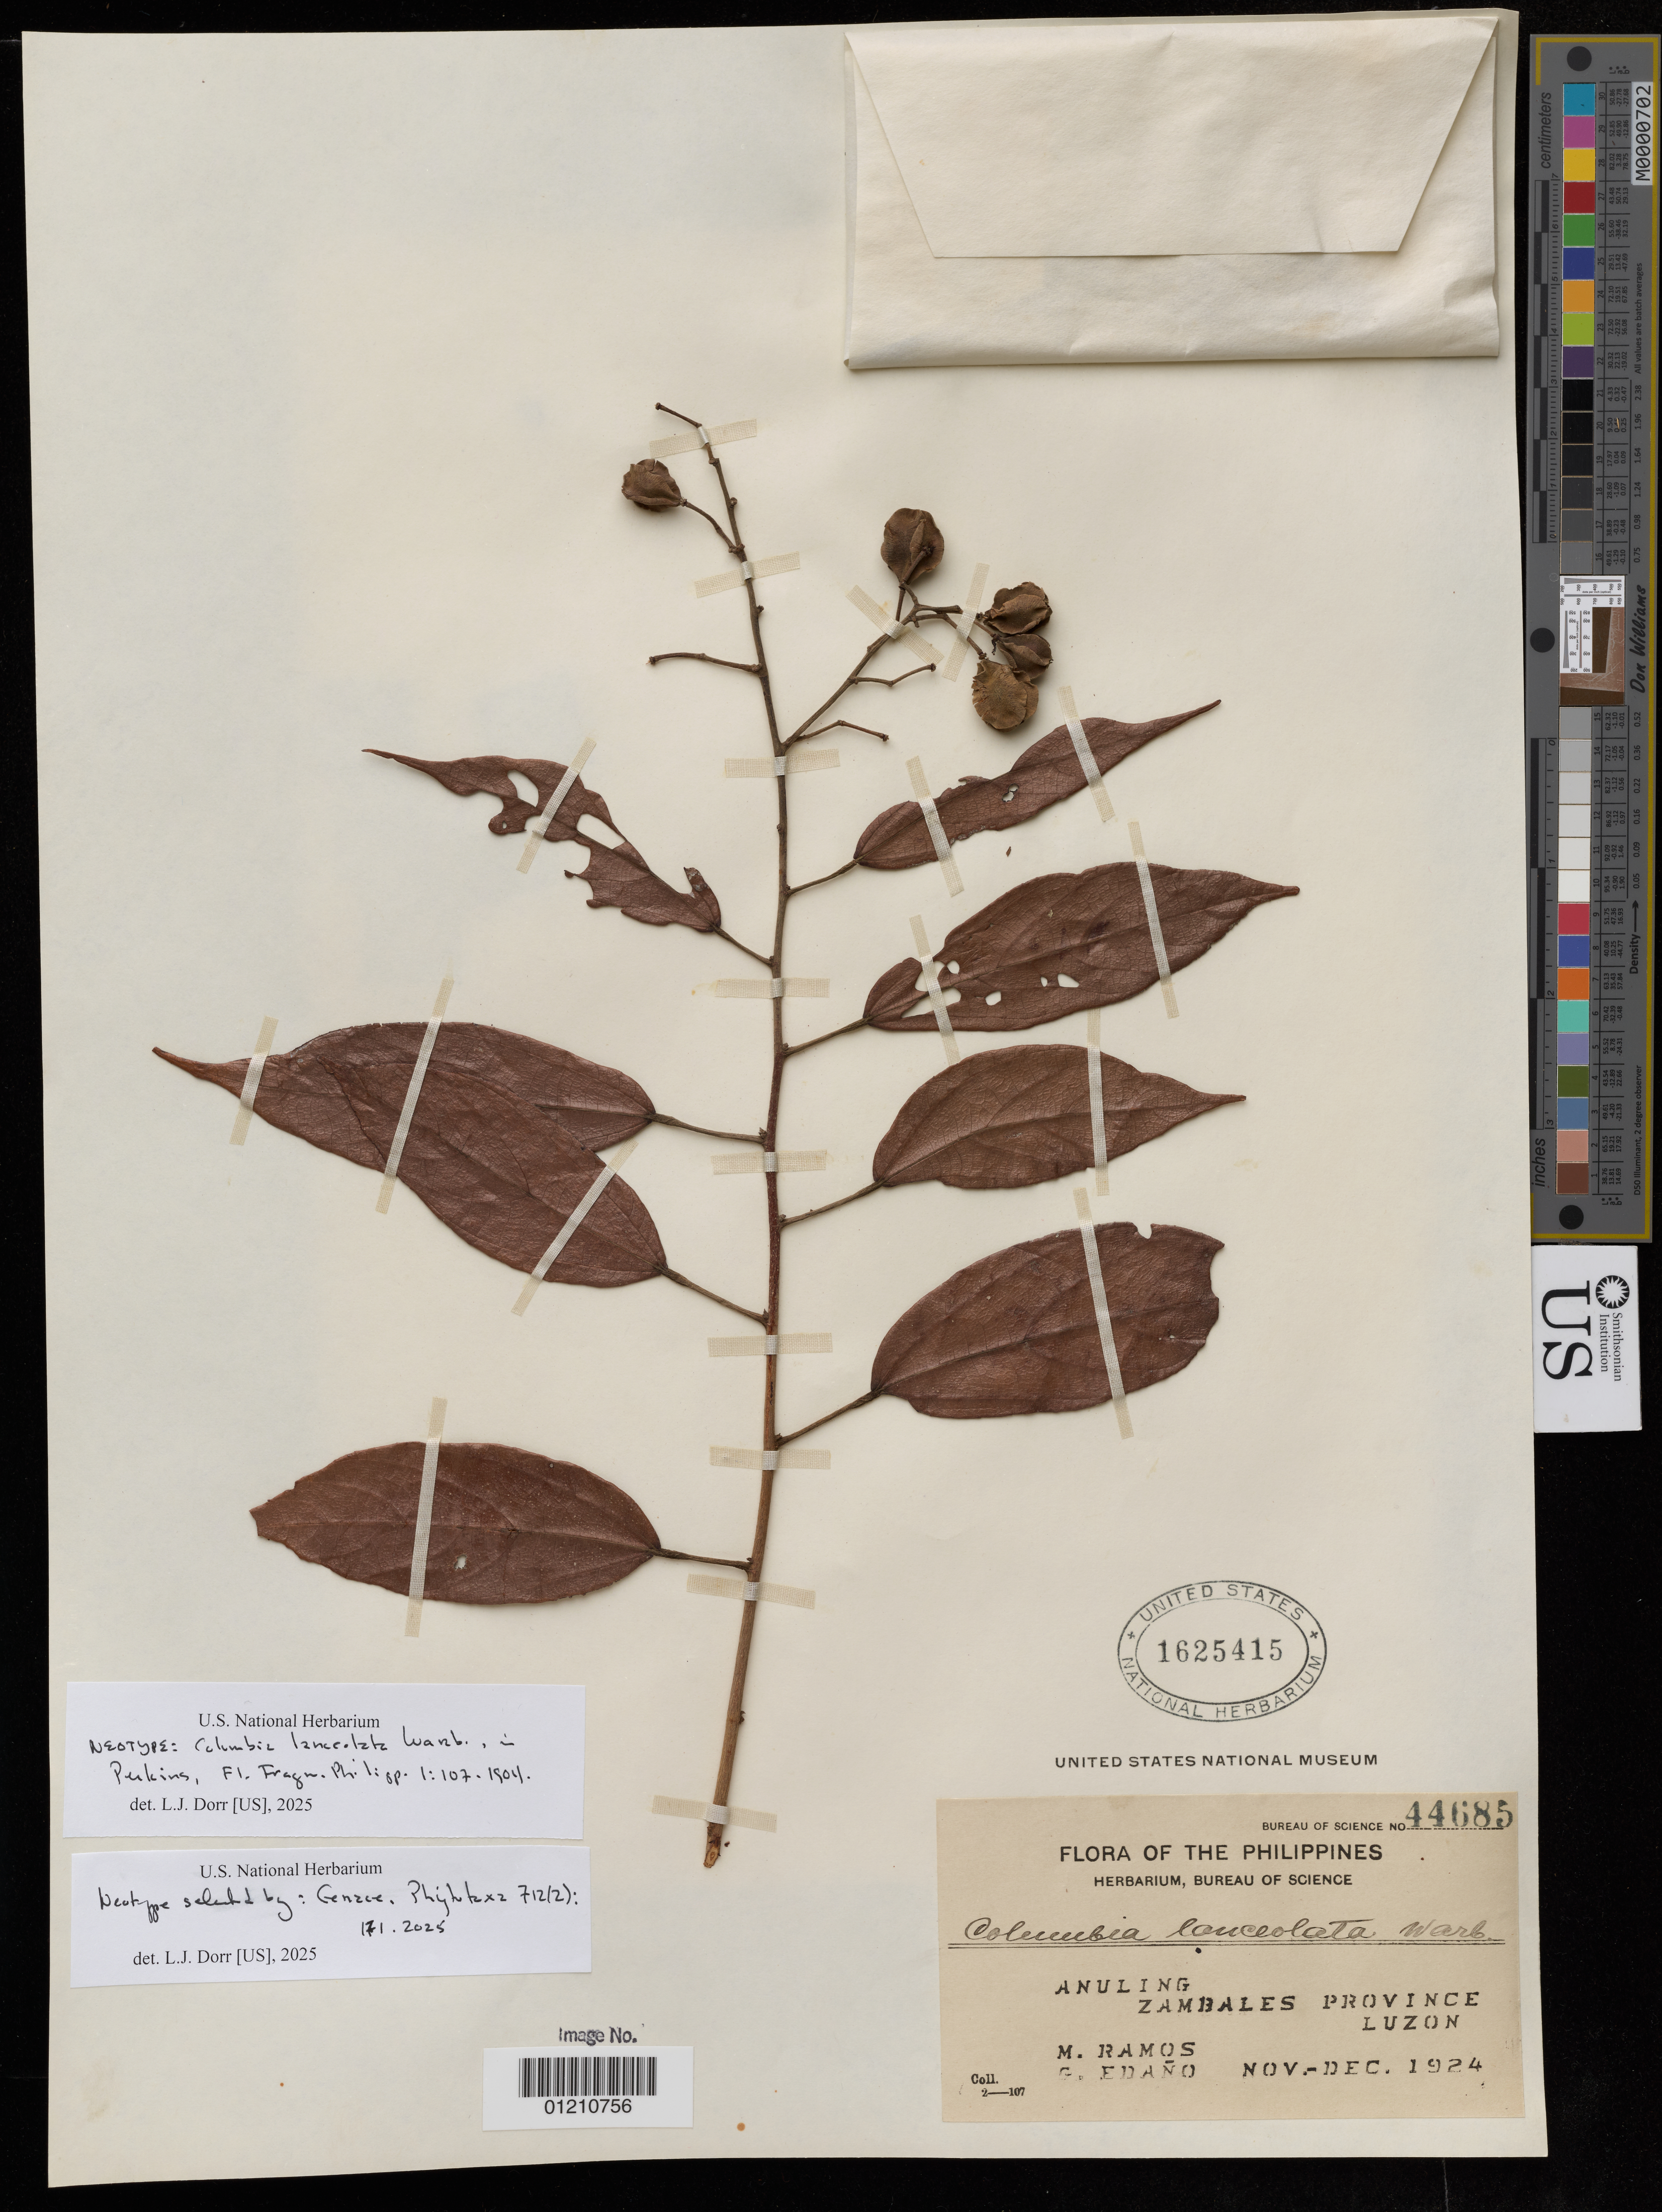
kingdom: Plantae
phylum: Tracheophyta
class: Magnoliopsida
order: Malvales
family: Malvaceae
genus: Columbia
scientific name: Columbia lanceolata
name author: Warb.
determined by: Dorr, Laurence J., Curator (BOT), Smithsonian Institution - National Museum of Natural History (UNITED STATES)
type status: Neotype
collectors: M. Ramos & G. Edaño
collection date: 1924-11/1924-12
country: Philippines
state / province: Central Luzon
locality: Anuling. Zambales Province. Luzon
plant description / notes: Neotype selected by: Gerace, Phytotaxa 712(2): 171. 2025 (Dorr, L.J., US 2025) DOI: 10.11646/phytotaxa.712.2.6; Transcribed by digital volunteers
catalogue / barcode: US 1625415